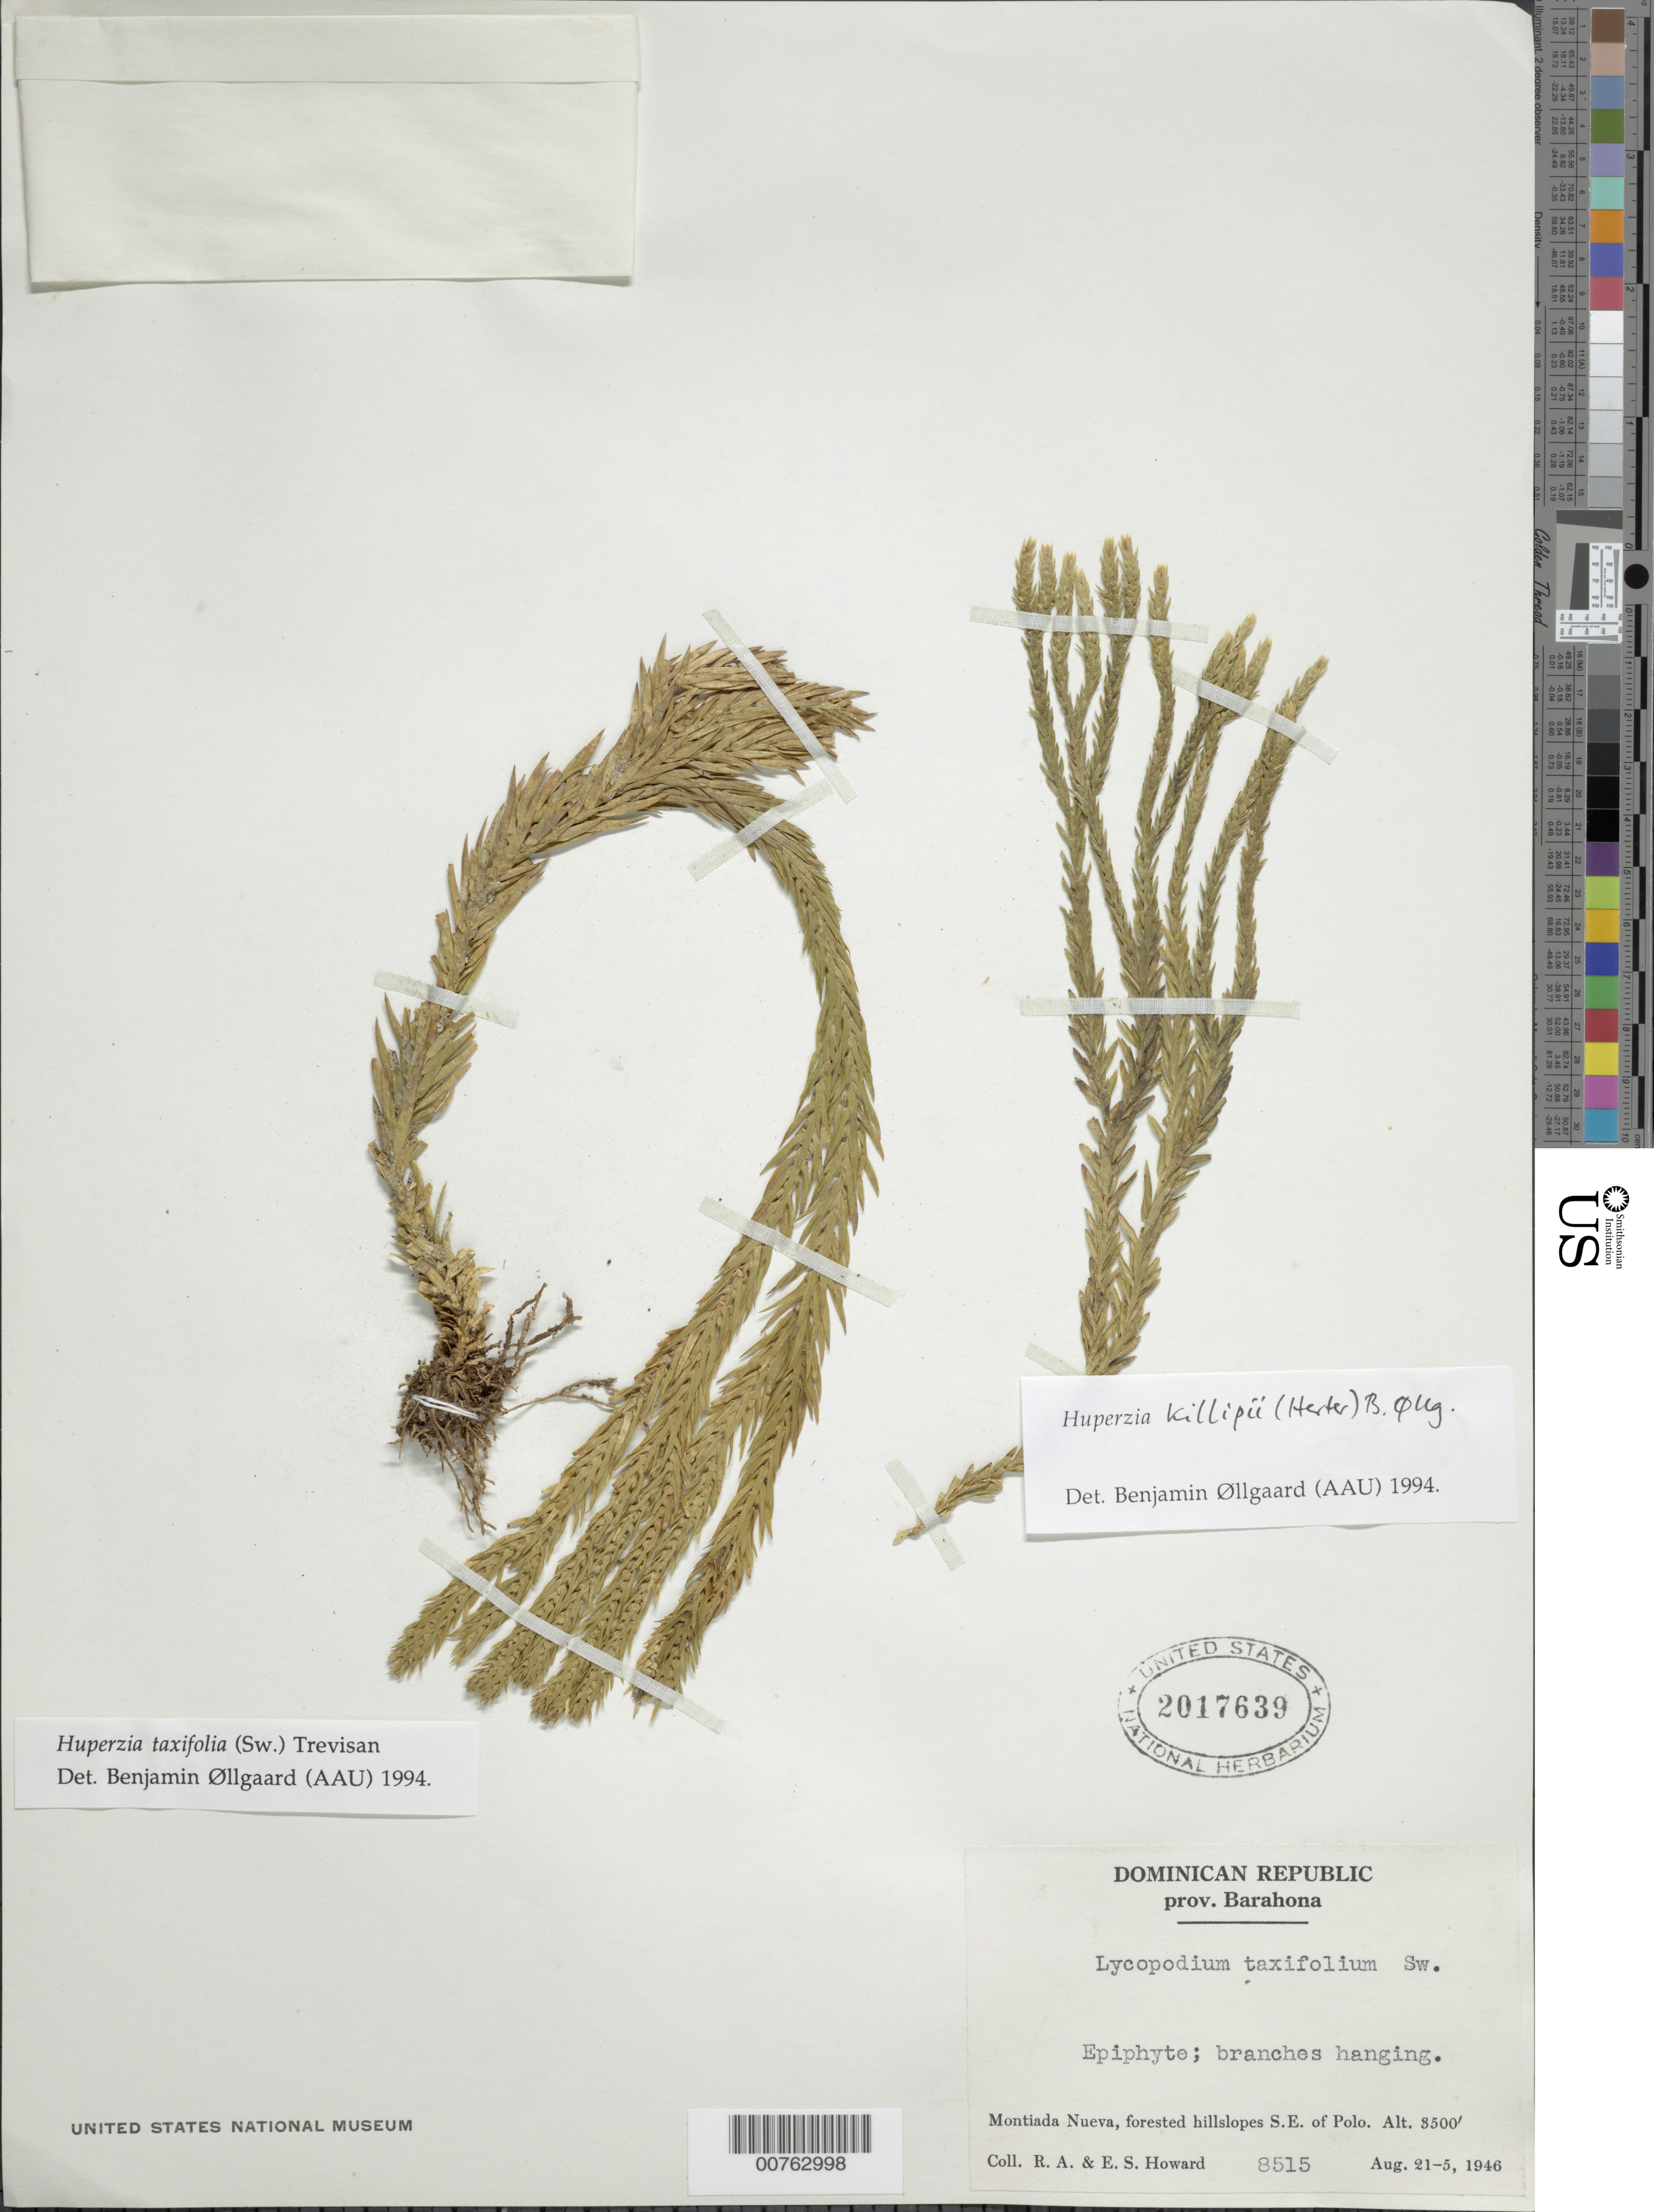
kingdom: Plantae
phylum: Tracheophyta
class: Lycopodiopsida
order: Lycopodiales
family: Lycopodiaceae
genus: Phlegmariurus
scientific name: Phlegmariurus taxifolius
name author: (Sw.) Á. Löve & D. Löve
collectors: R. A. Howard & E. S. Howard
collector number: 8515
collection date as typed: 21 Aug 1946 to 25 Aug 1946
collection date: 1946-08-21/1946-08-25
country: Dominican Republic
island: Hispaniola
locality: Province Barahona. Montiada Nueva, forested hillslopes SE of Polo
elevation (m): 2591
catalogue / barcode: US 2017639